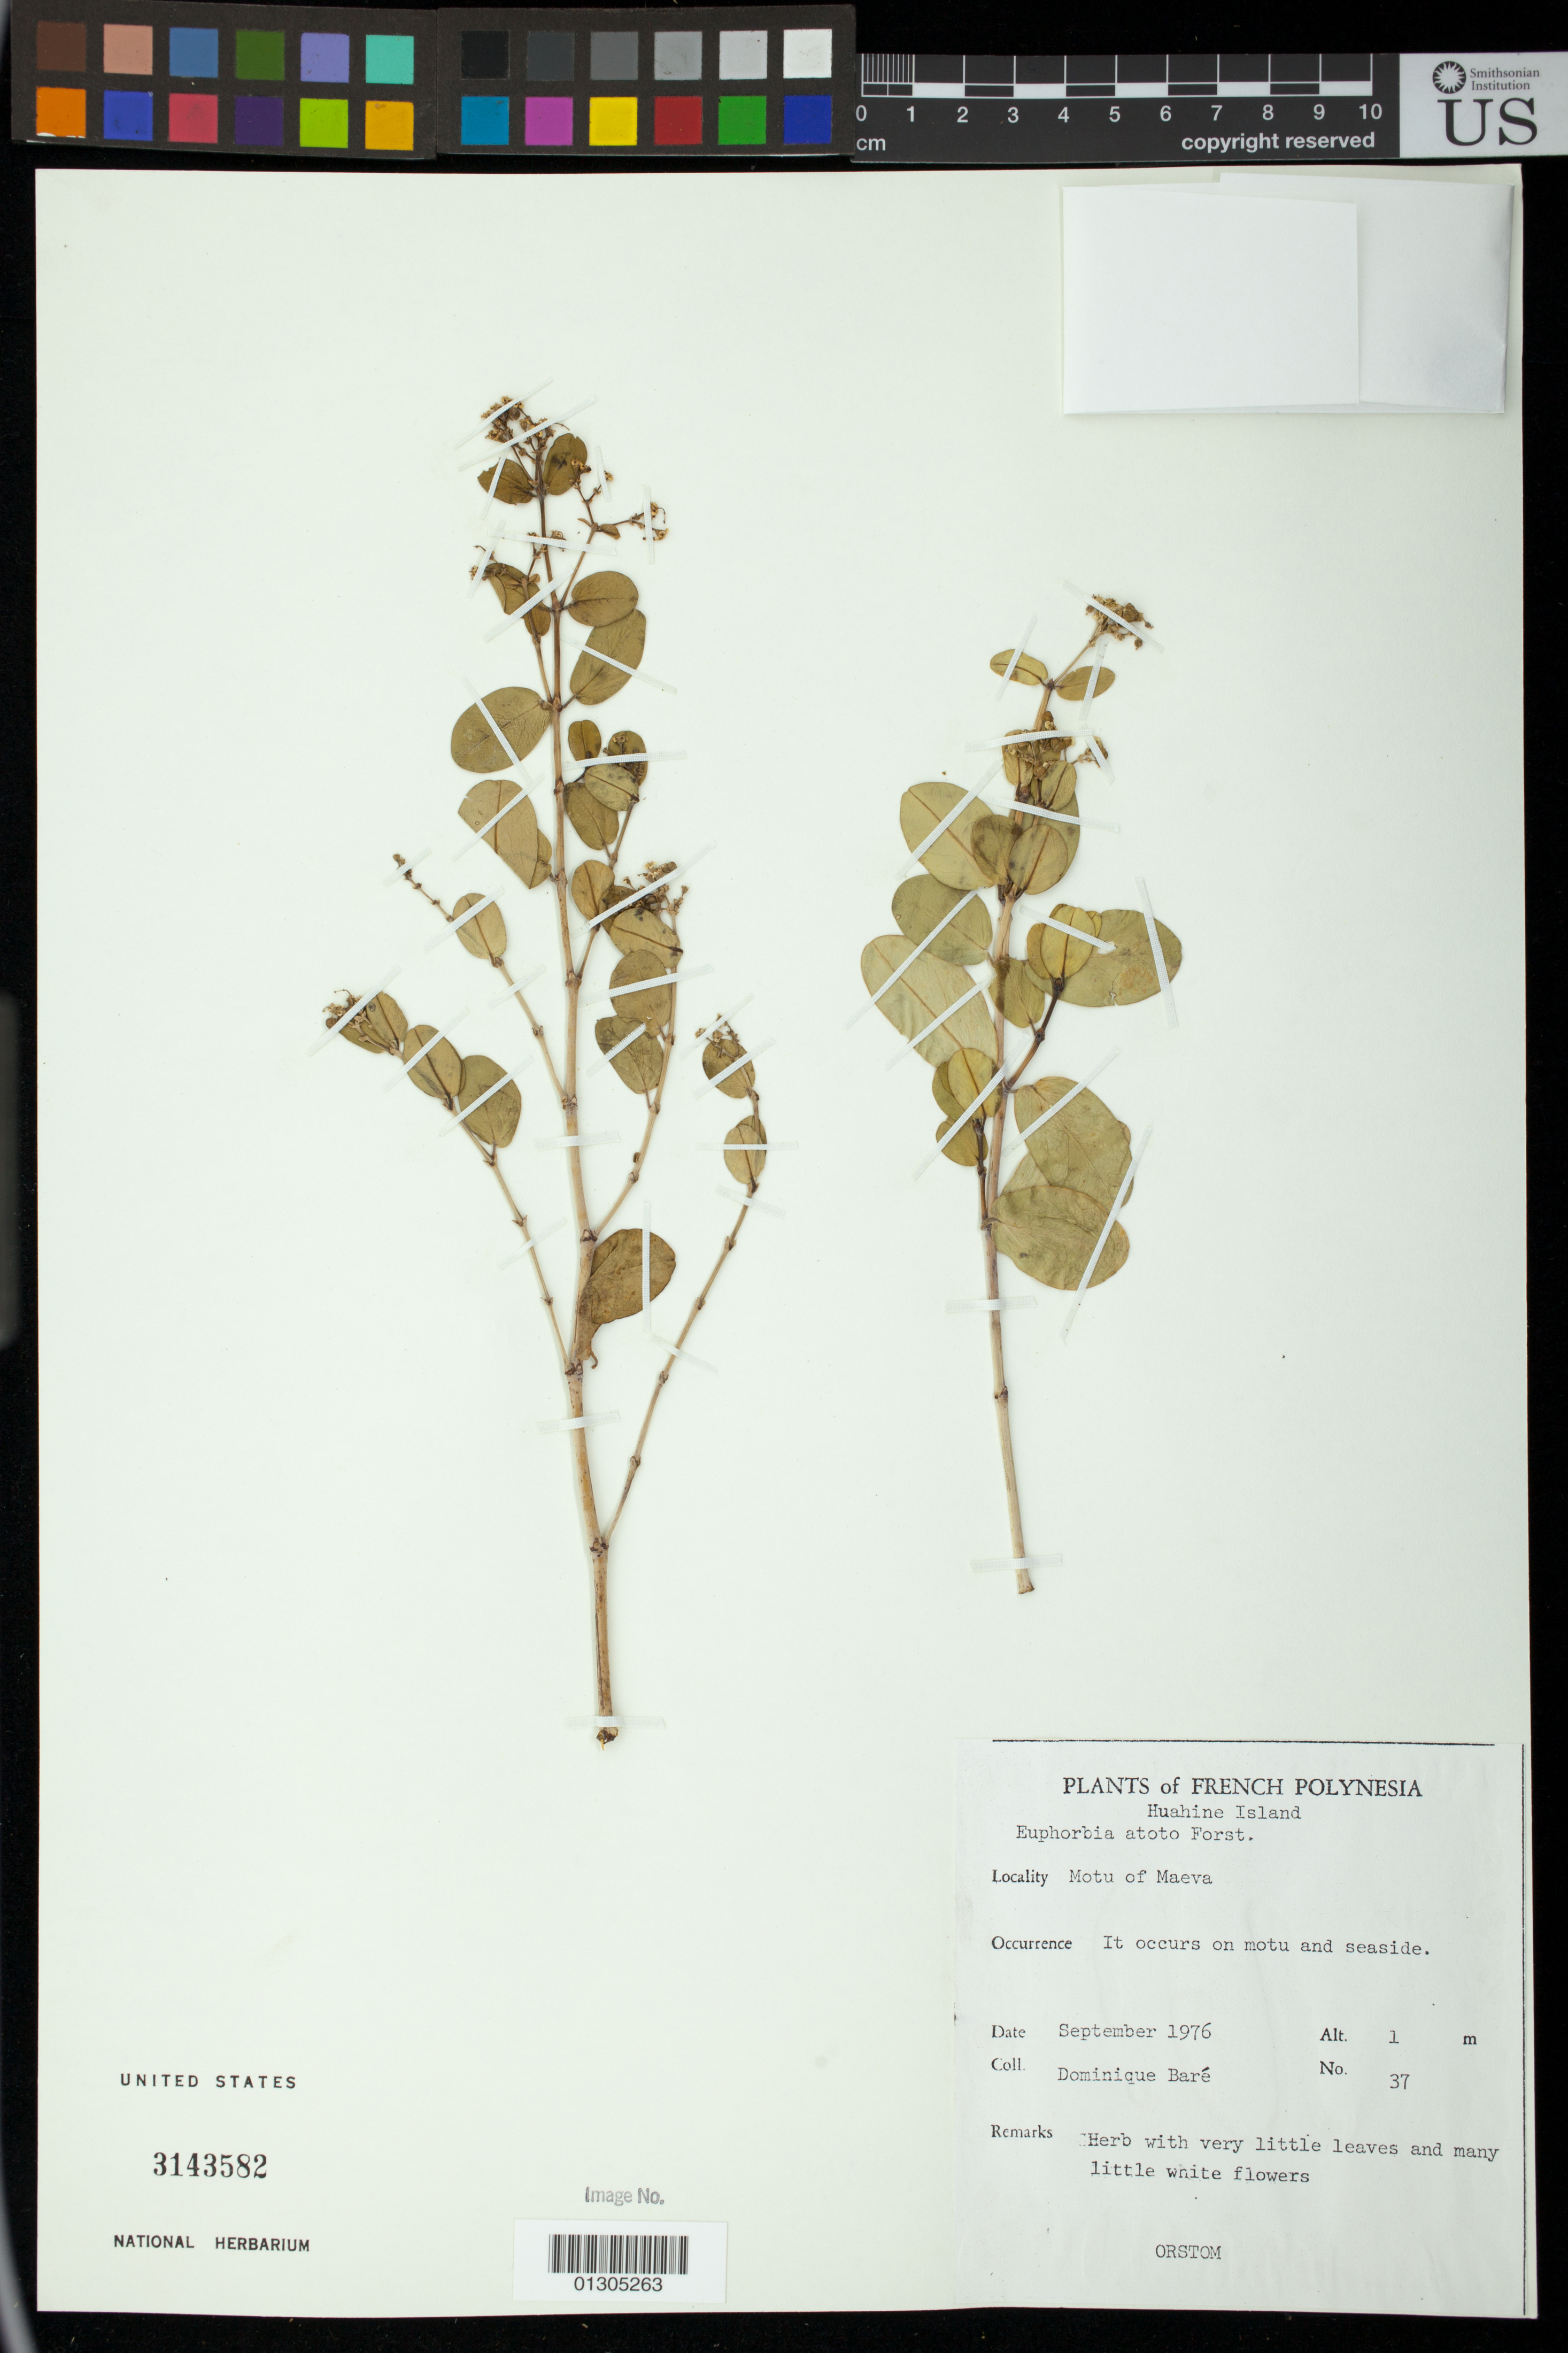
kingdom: Plantae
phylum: Tracheophyta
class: Magnoliopsida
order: Malpighiales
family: Euphorbiaceae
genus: Euphorbia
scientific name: Euphorbia atoto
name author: G. Forst.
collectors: D. Baré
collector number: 37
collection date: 1976-09-01/1976-09-30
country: French Polynesia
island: Huahine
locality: Huahine Island Motu of Maeva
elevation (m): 1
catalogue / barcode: US 3143582